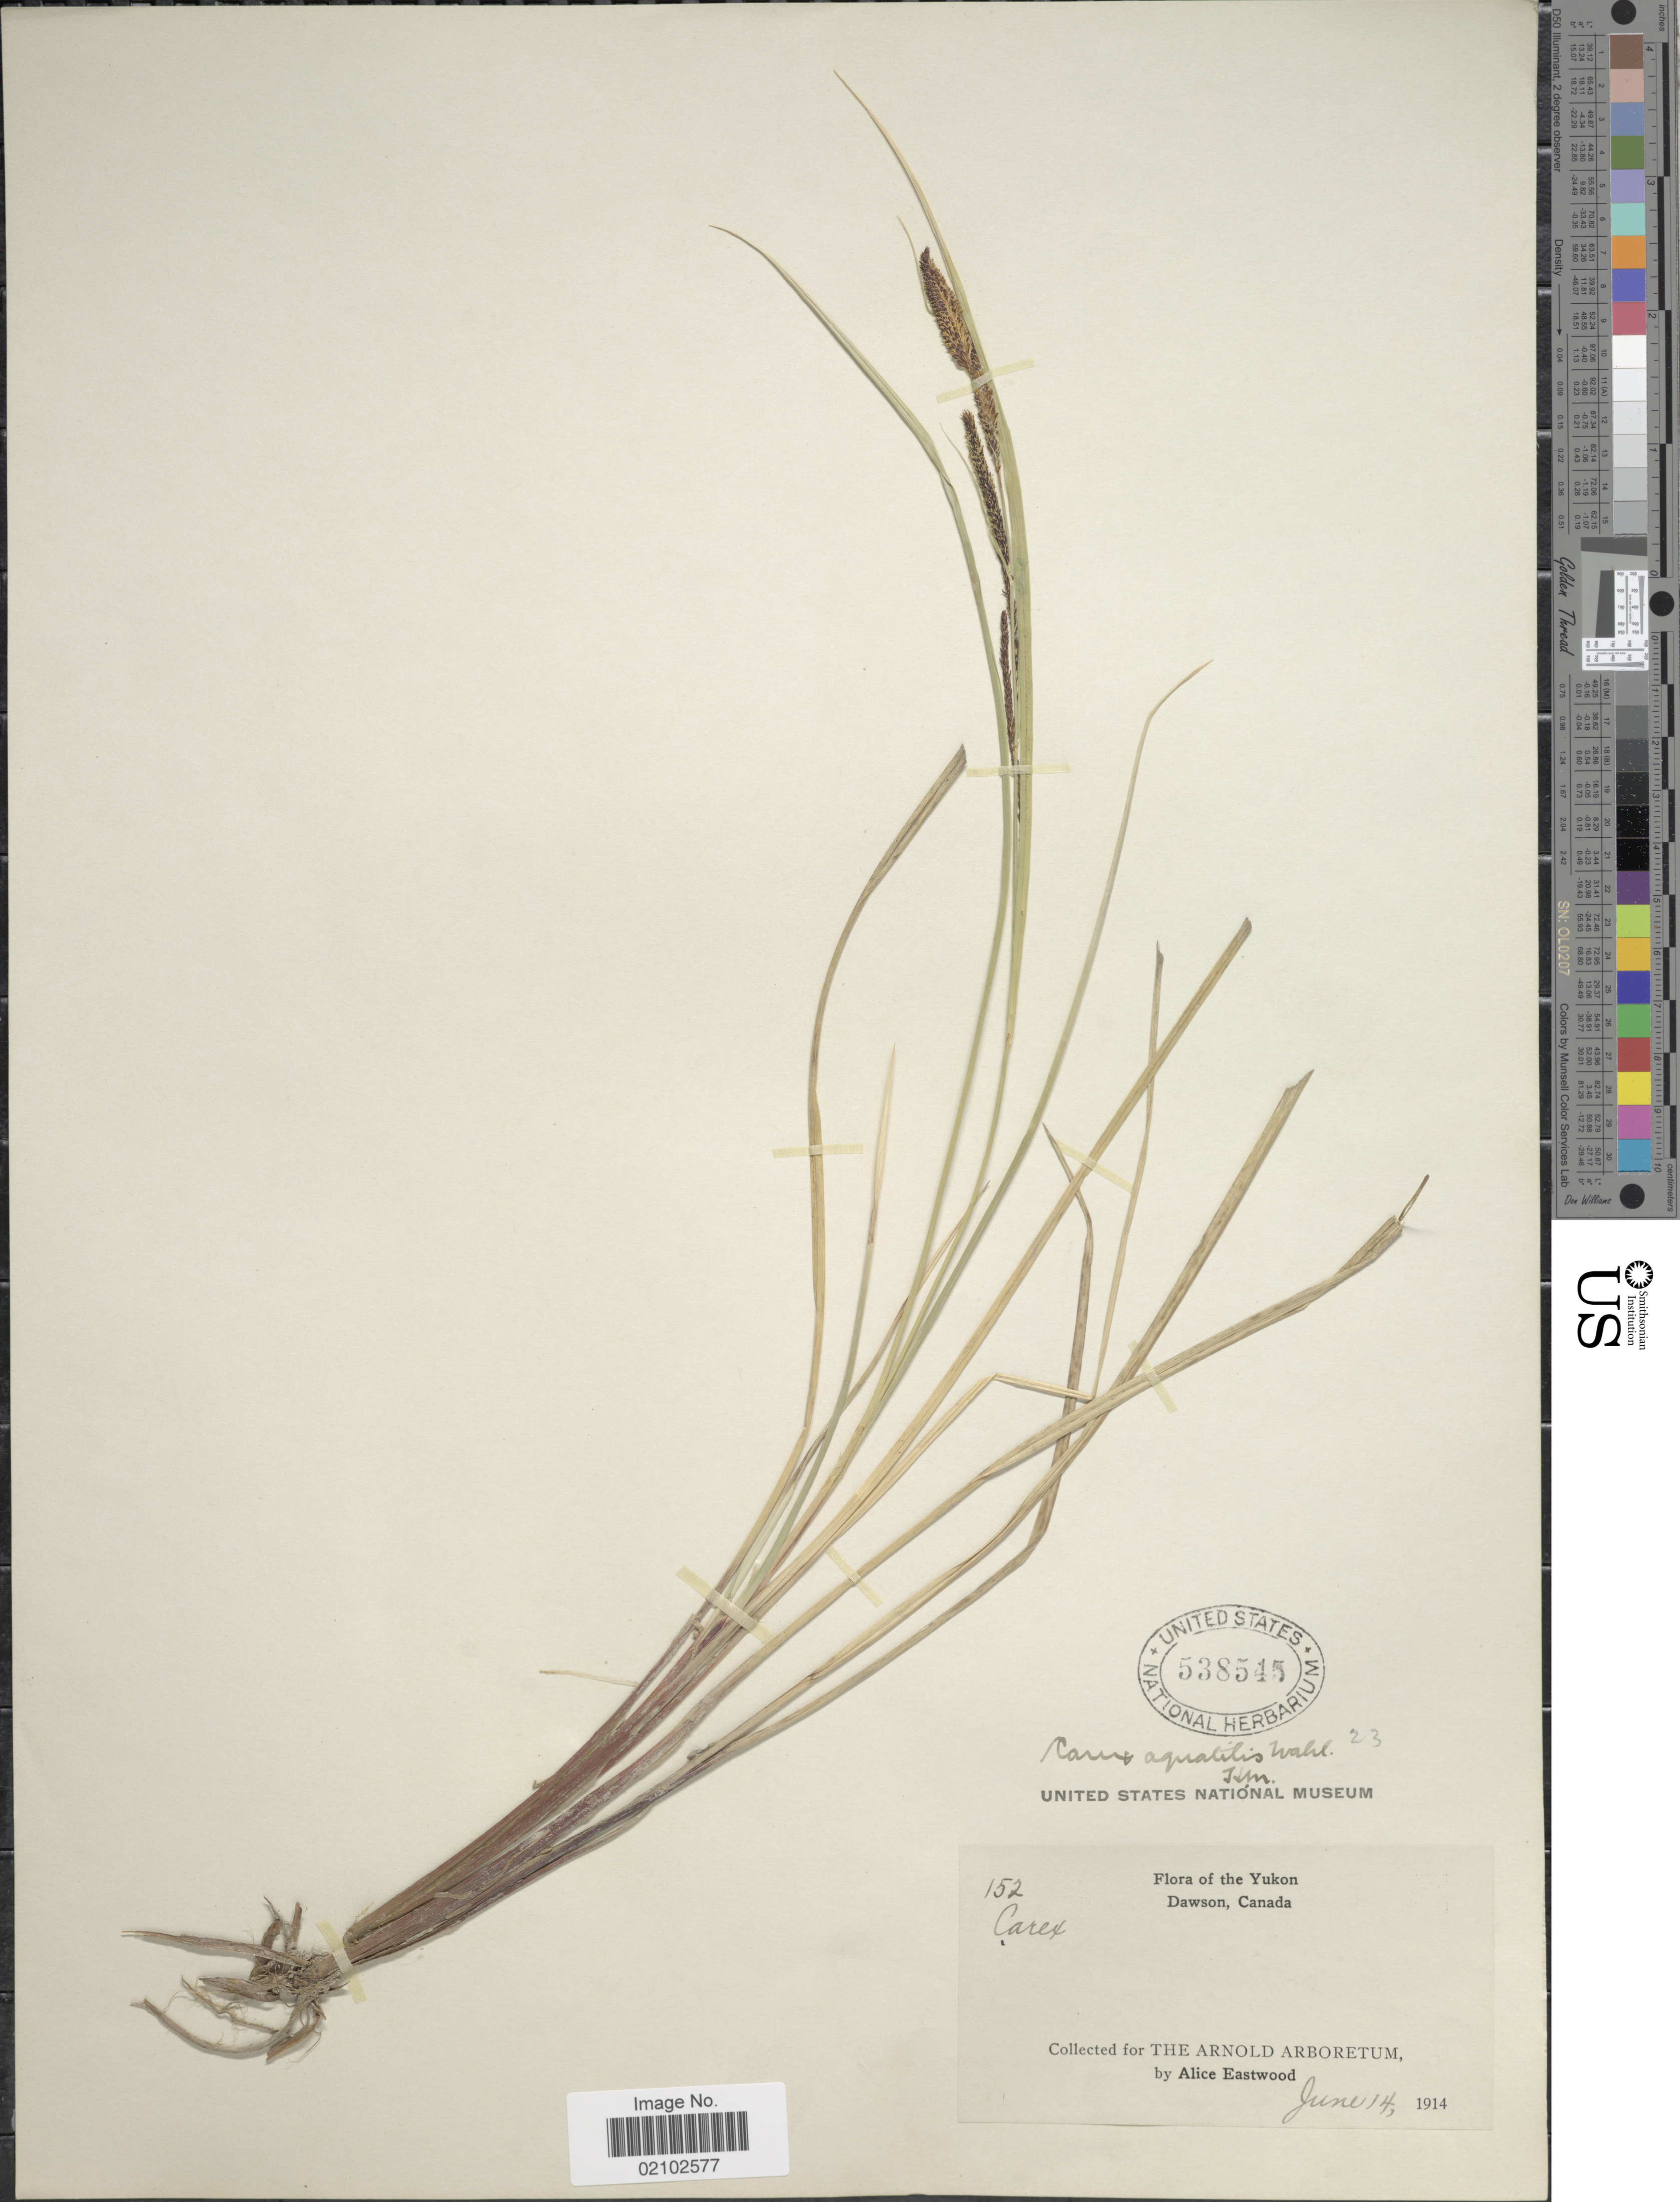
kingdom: Plantae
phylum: Tracheophyta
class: Liliopsida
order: Poales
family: Cyperaceae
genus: Carex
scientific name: Carex aquatilis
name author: Wahlenb.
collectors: A. Eastwood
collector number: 152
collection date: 1914-06-14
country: Canada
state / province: Yukon Territory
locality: The Yukon Dawson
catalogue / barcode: US 538545